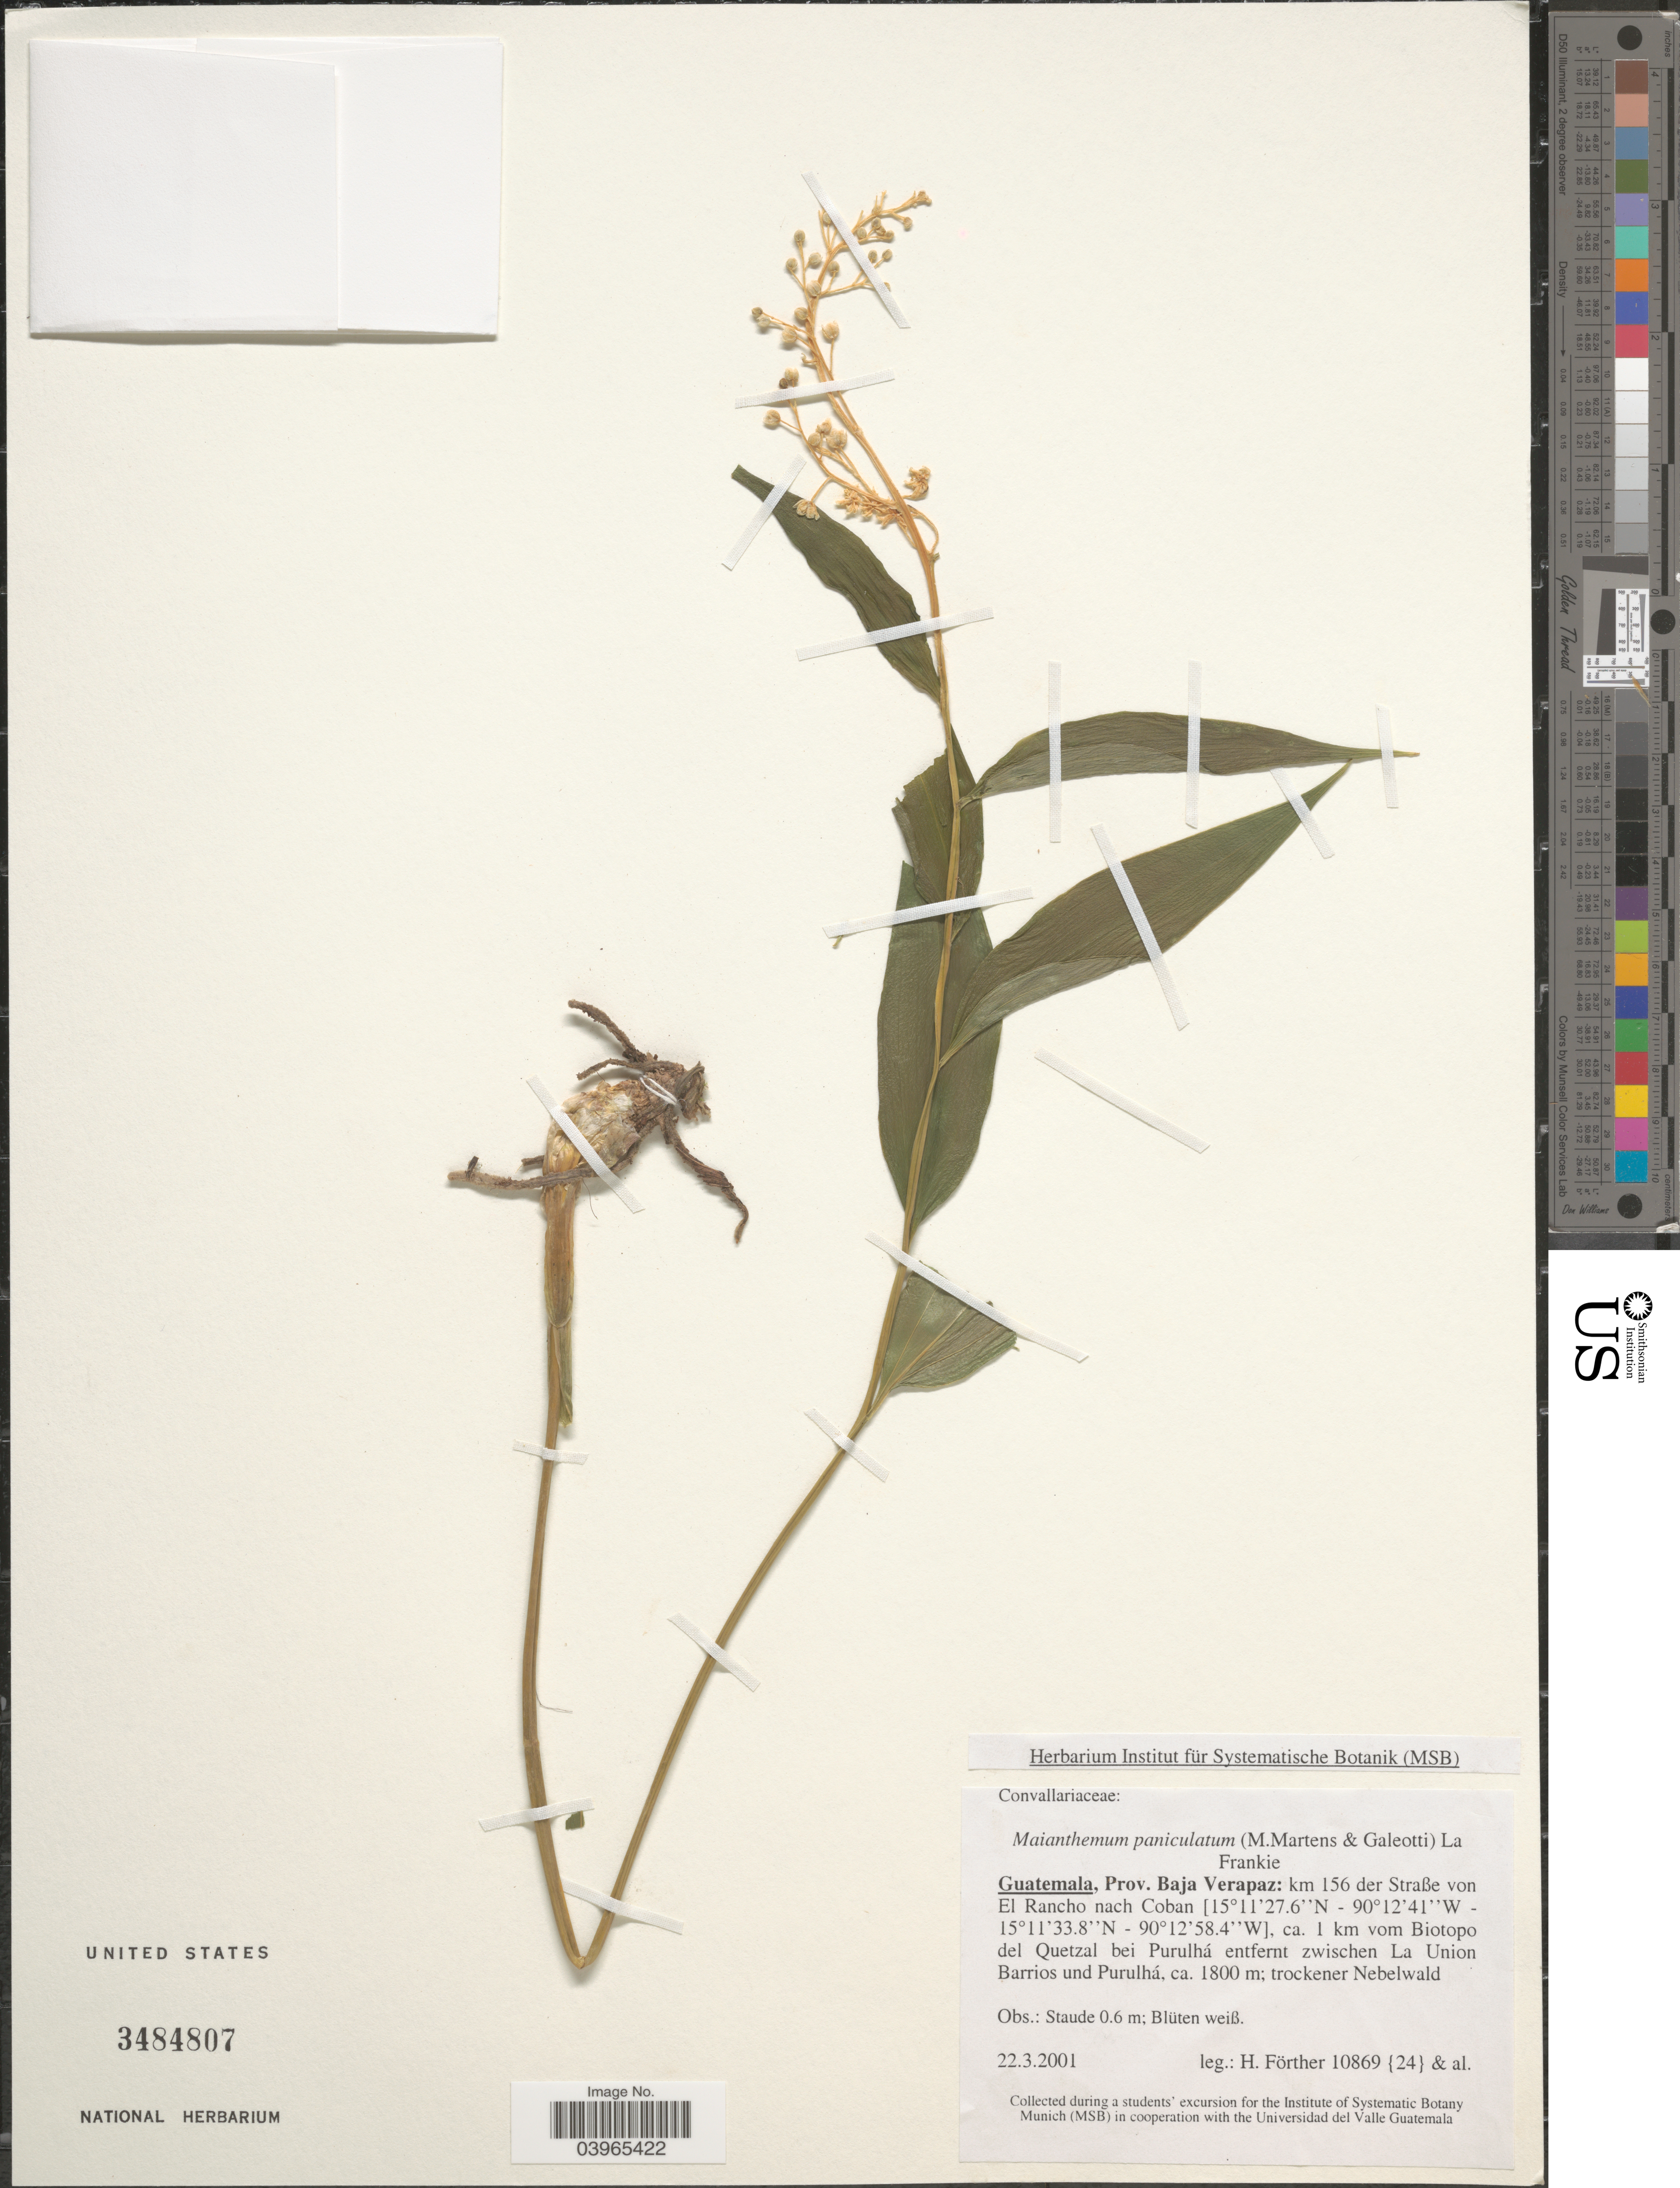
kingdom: Plantae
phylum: Tracheophyta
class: Liliopsida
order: Asparagales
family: Asparagaceae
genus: Maianthemum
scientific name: Maianthemum paniculatum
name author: (M. Martens & Galeotti) LaFrankie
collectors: H. Förther & et al.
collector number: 10869 {24}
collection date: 2001-03-22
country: Guatemala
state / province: Baja Verapaz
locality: Km 156 der Straße von El Rancho nach Coban, ca. 1 km vom Biotopo del Quetzal bei Purulhá entfernt zwischen La Union Barrios und Purulhá.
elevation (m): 1800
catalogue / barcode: US 3484807